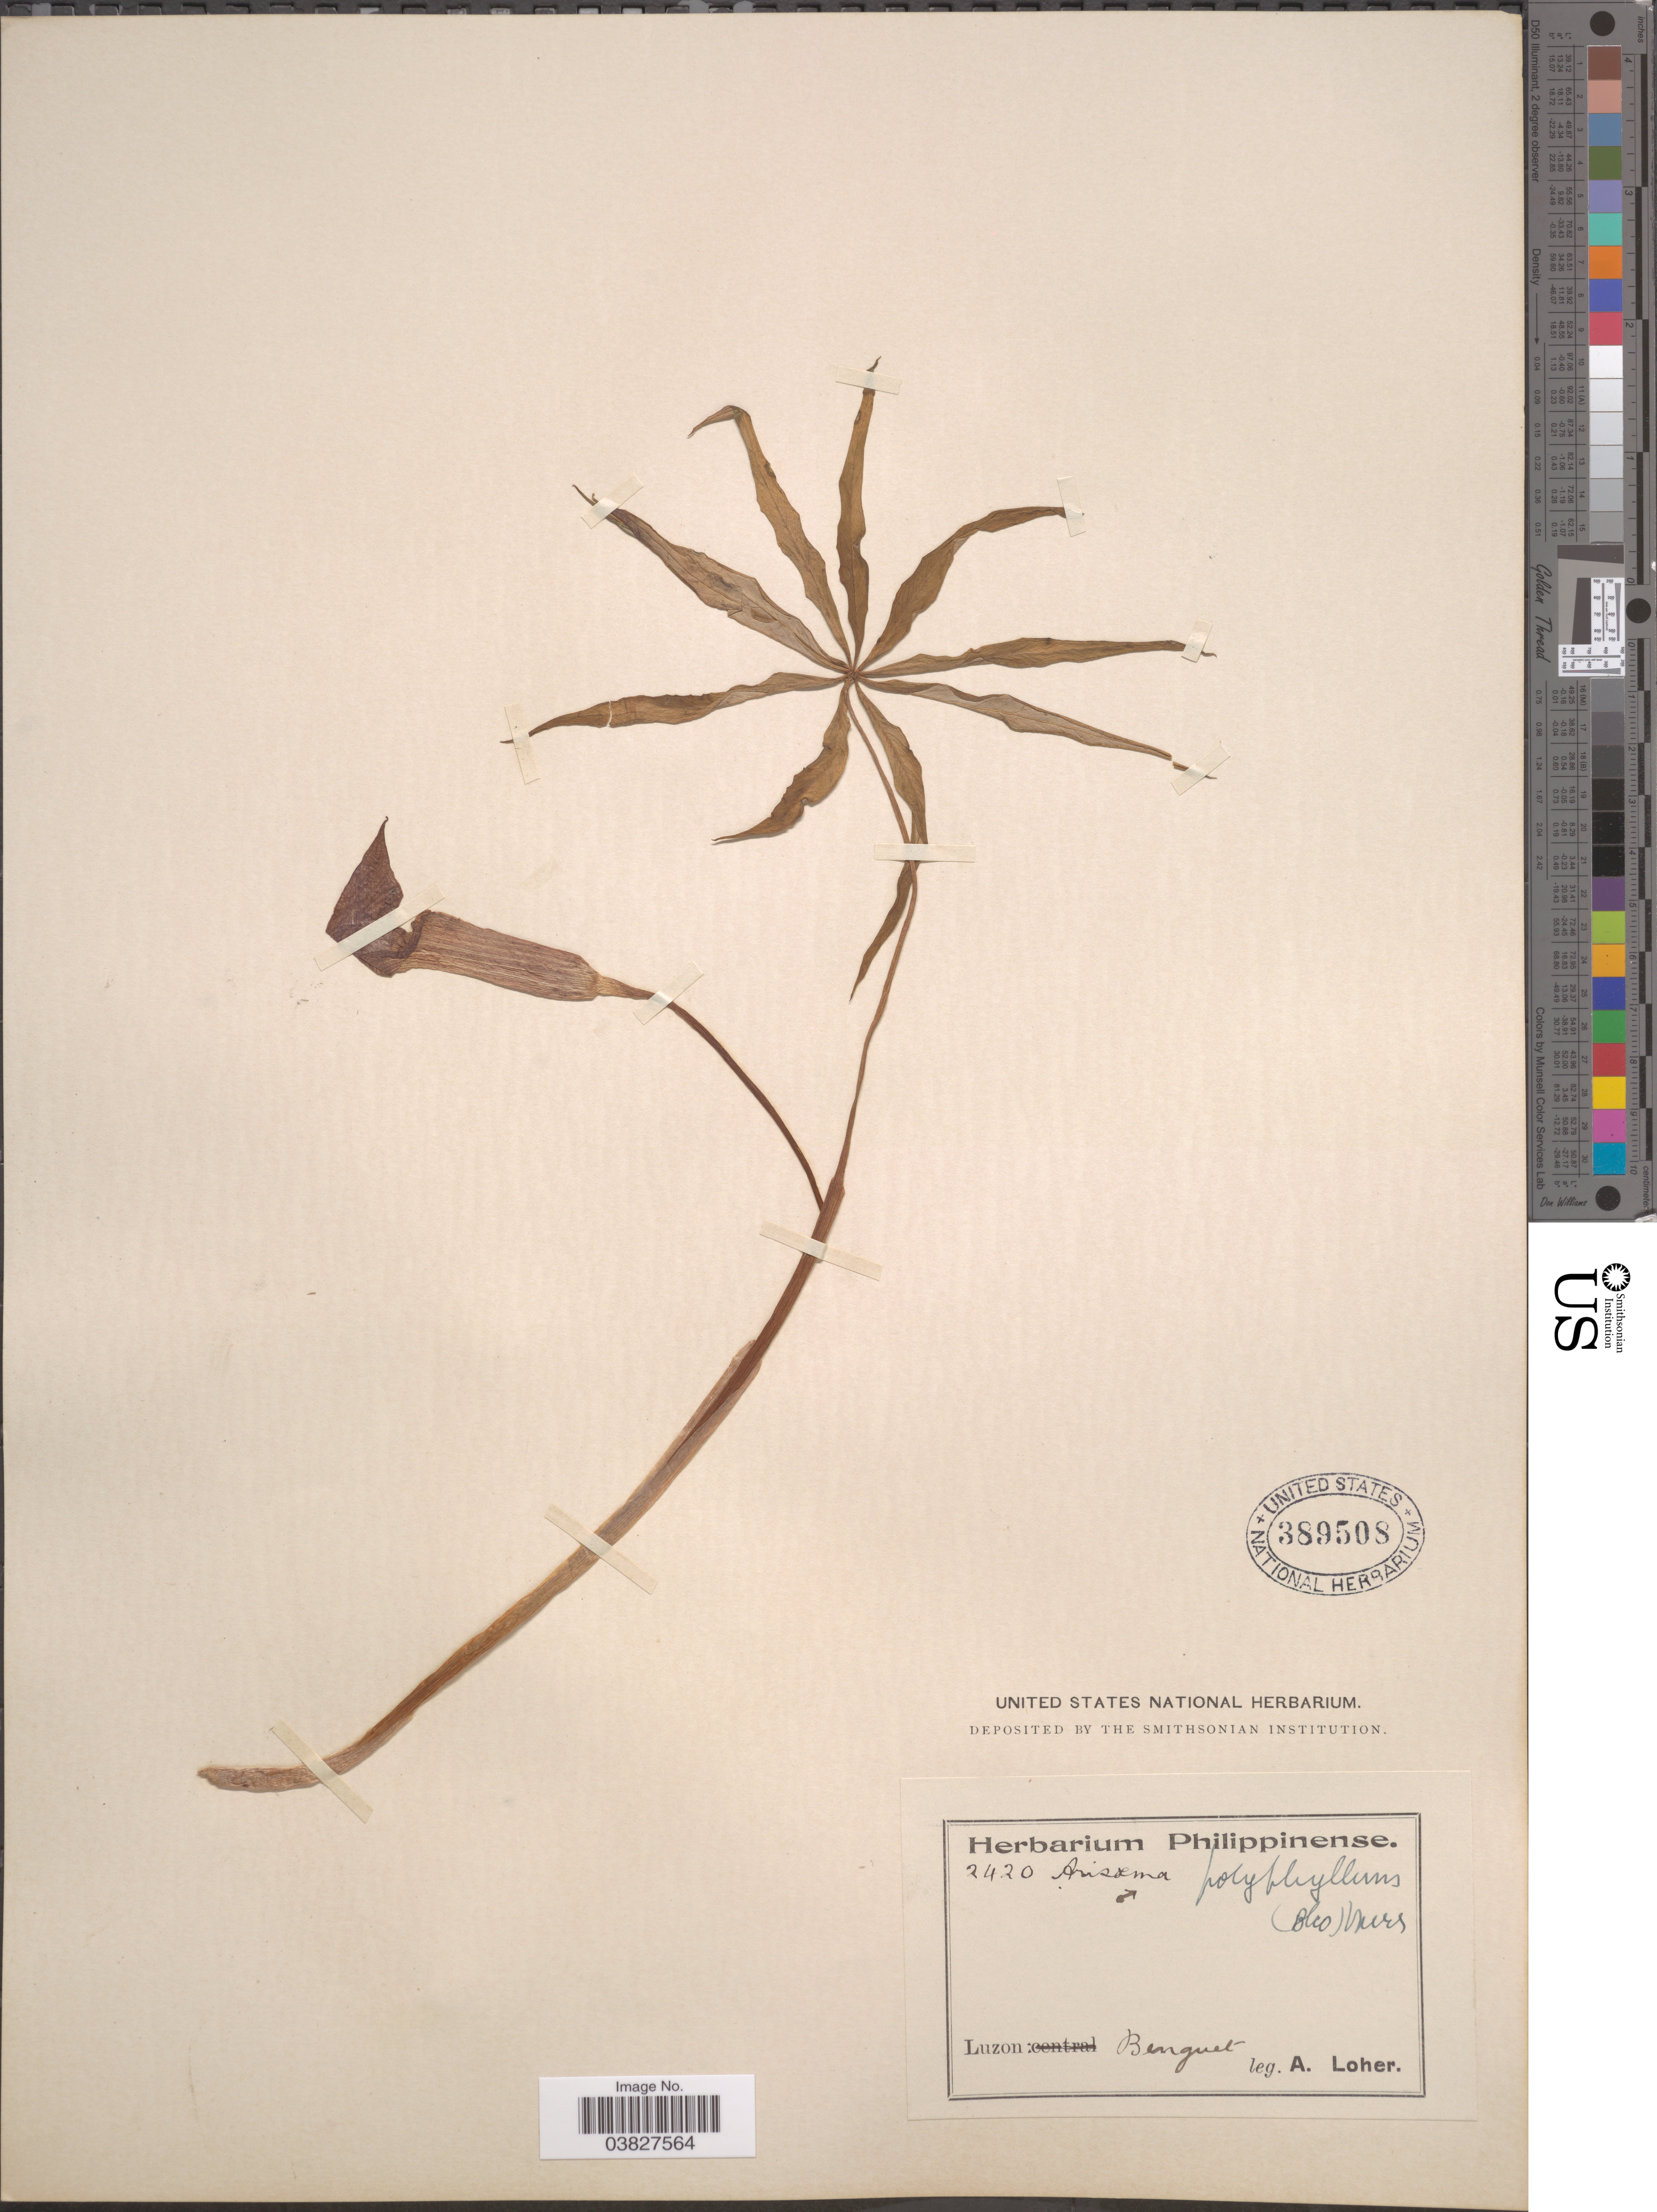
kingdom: Plantae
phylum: Tracheophyta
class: Liliopsida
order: Alismatales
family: Araceae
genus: Arisaema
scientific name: Arisaema polyphyllum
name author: (Blanco) Merr.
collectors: A. Loher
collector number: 2420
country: Philippines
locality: Luzon: Benguet.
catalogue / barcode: US 389508